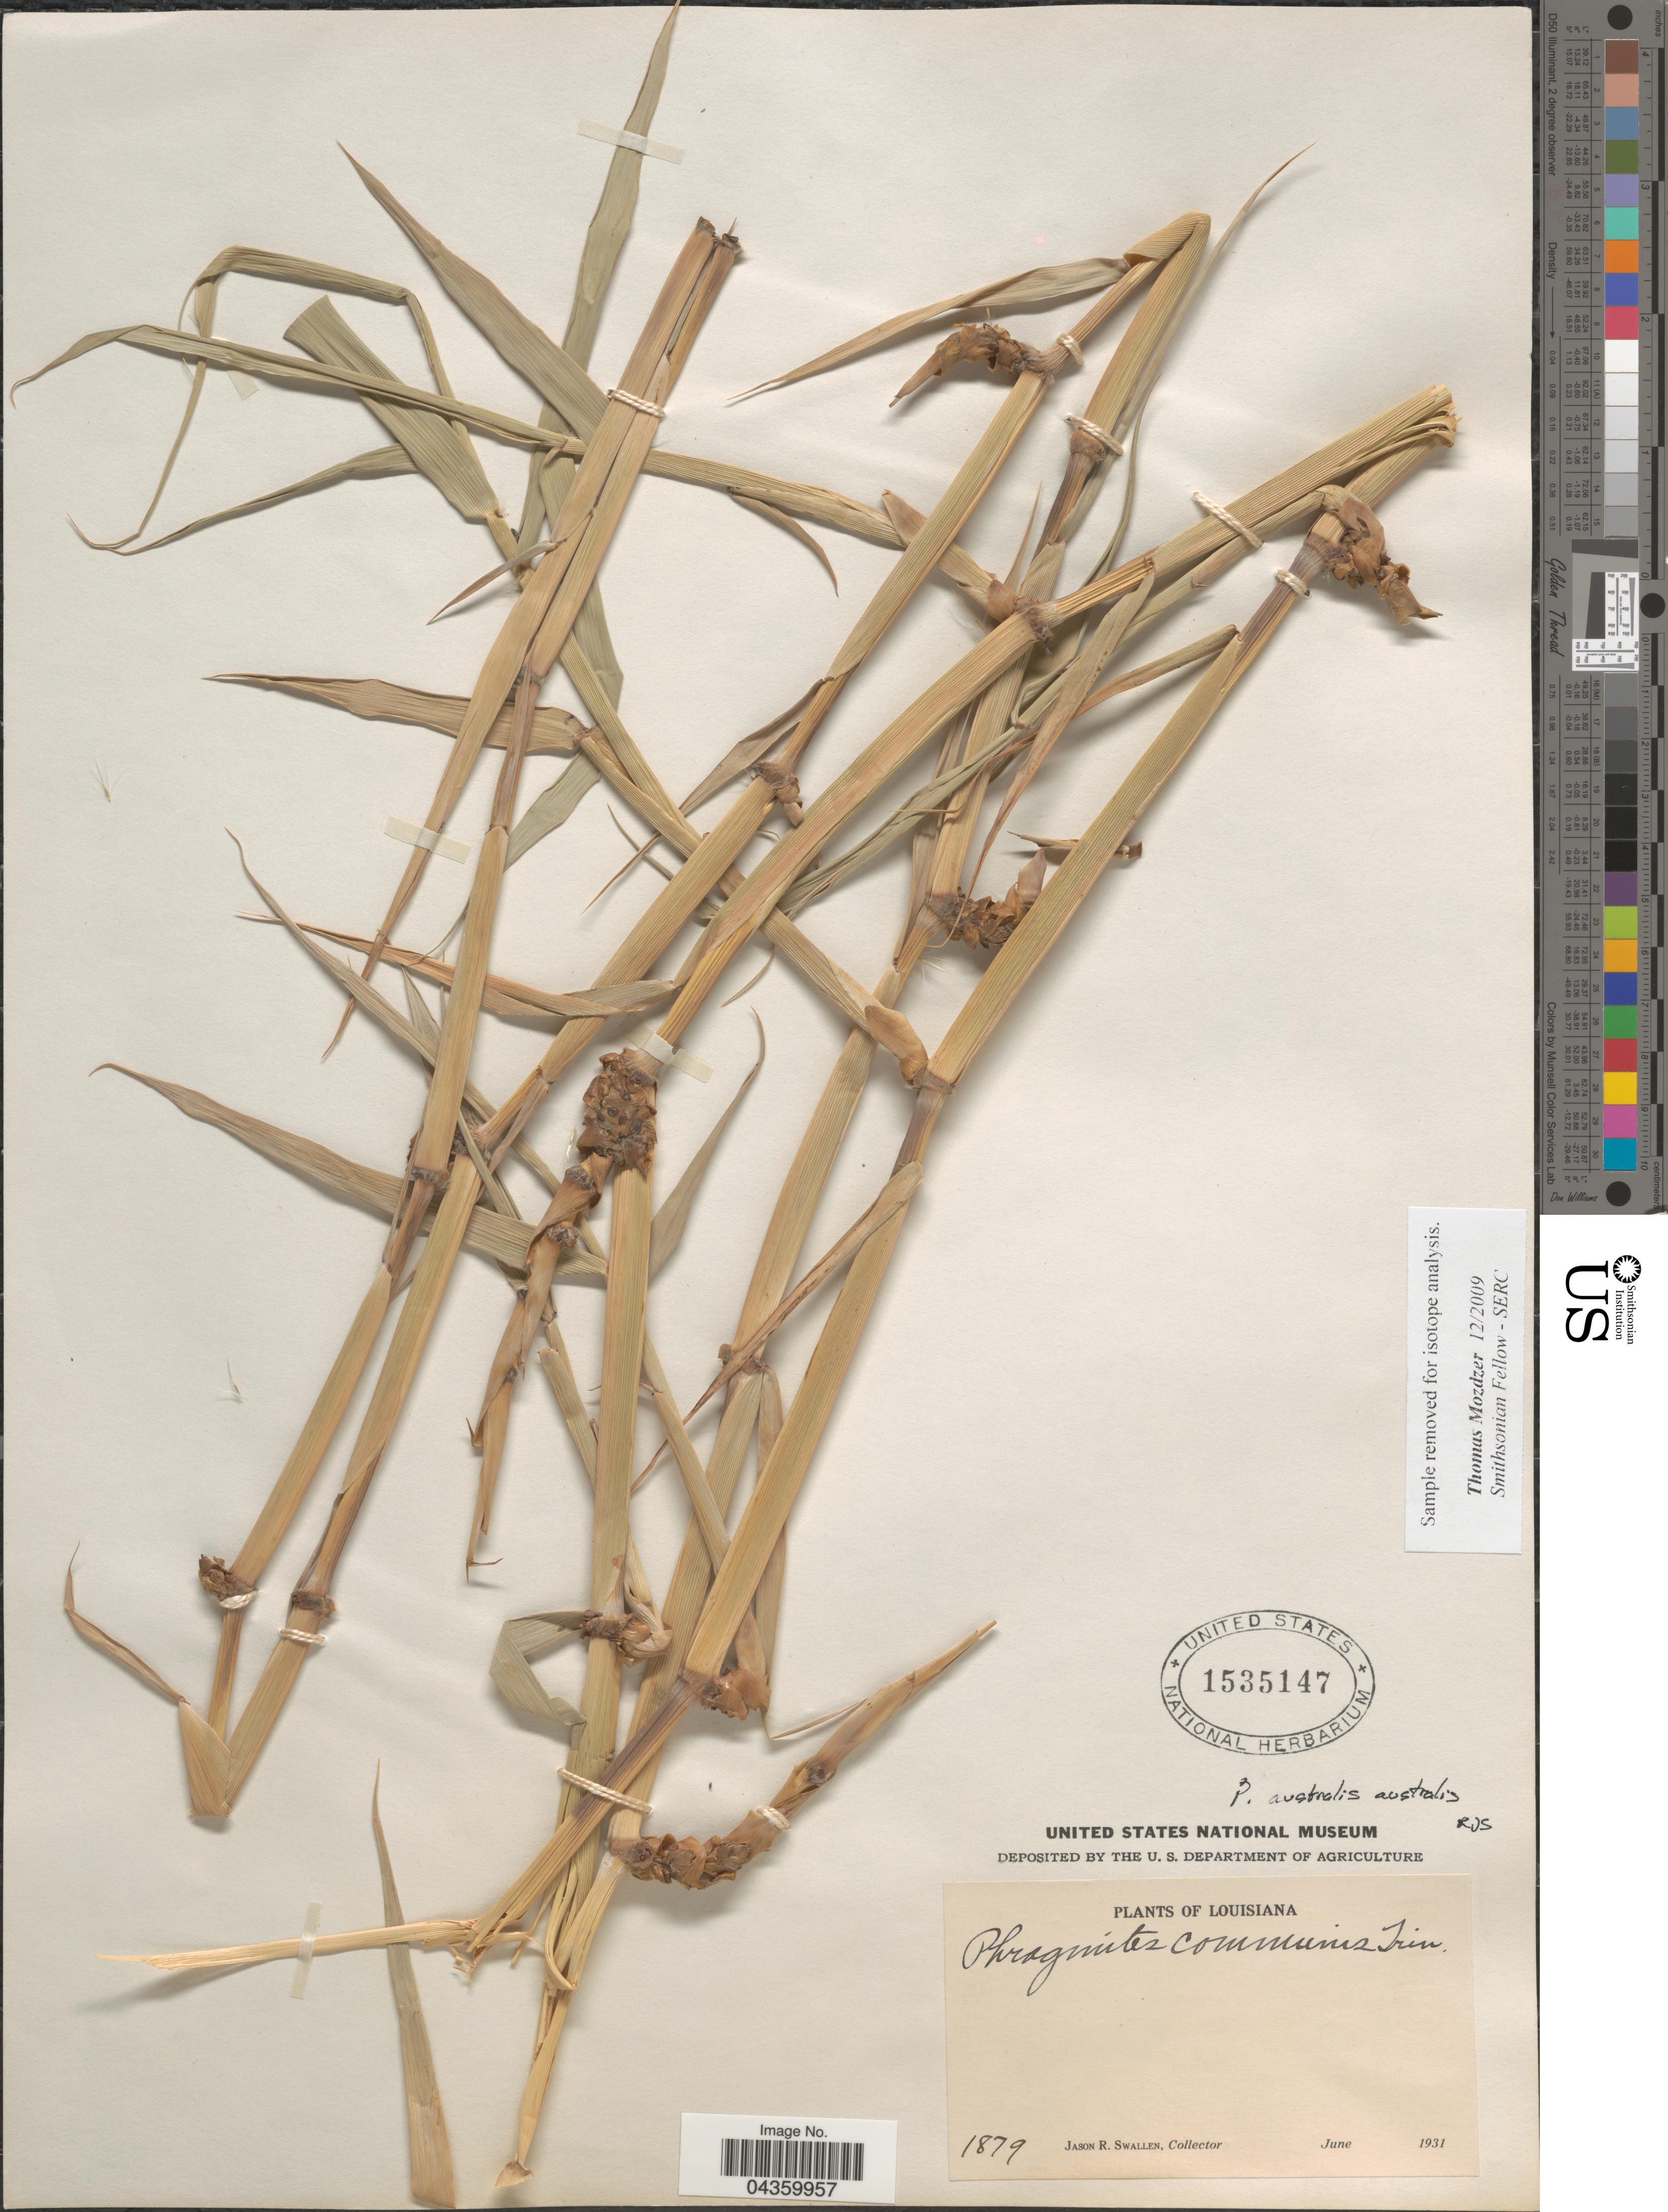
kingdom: Plantae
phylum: Tracheophyta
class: Liliopsida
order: Poales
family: Poaceae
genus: Phragmites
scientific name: Phragmites australis subsp. berlandieri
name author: (E. Fourn.) Saltonstall & Hauber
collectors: J. R. Swallen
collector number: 1879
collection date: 1931-06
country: United States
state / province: Louisiana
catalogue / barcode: US 1535147